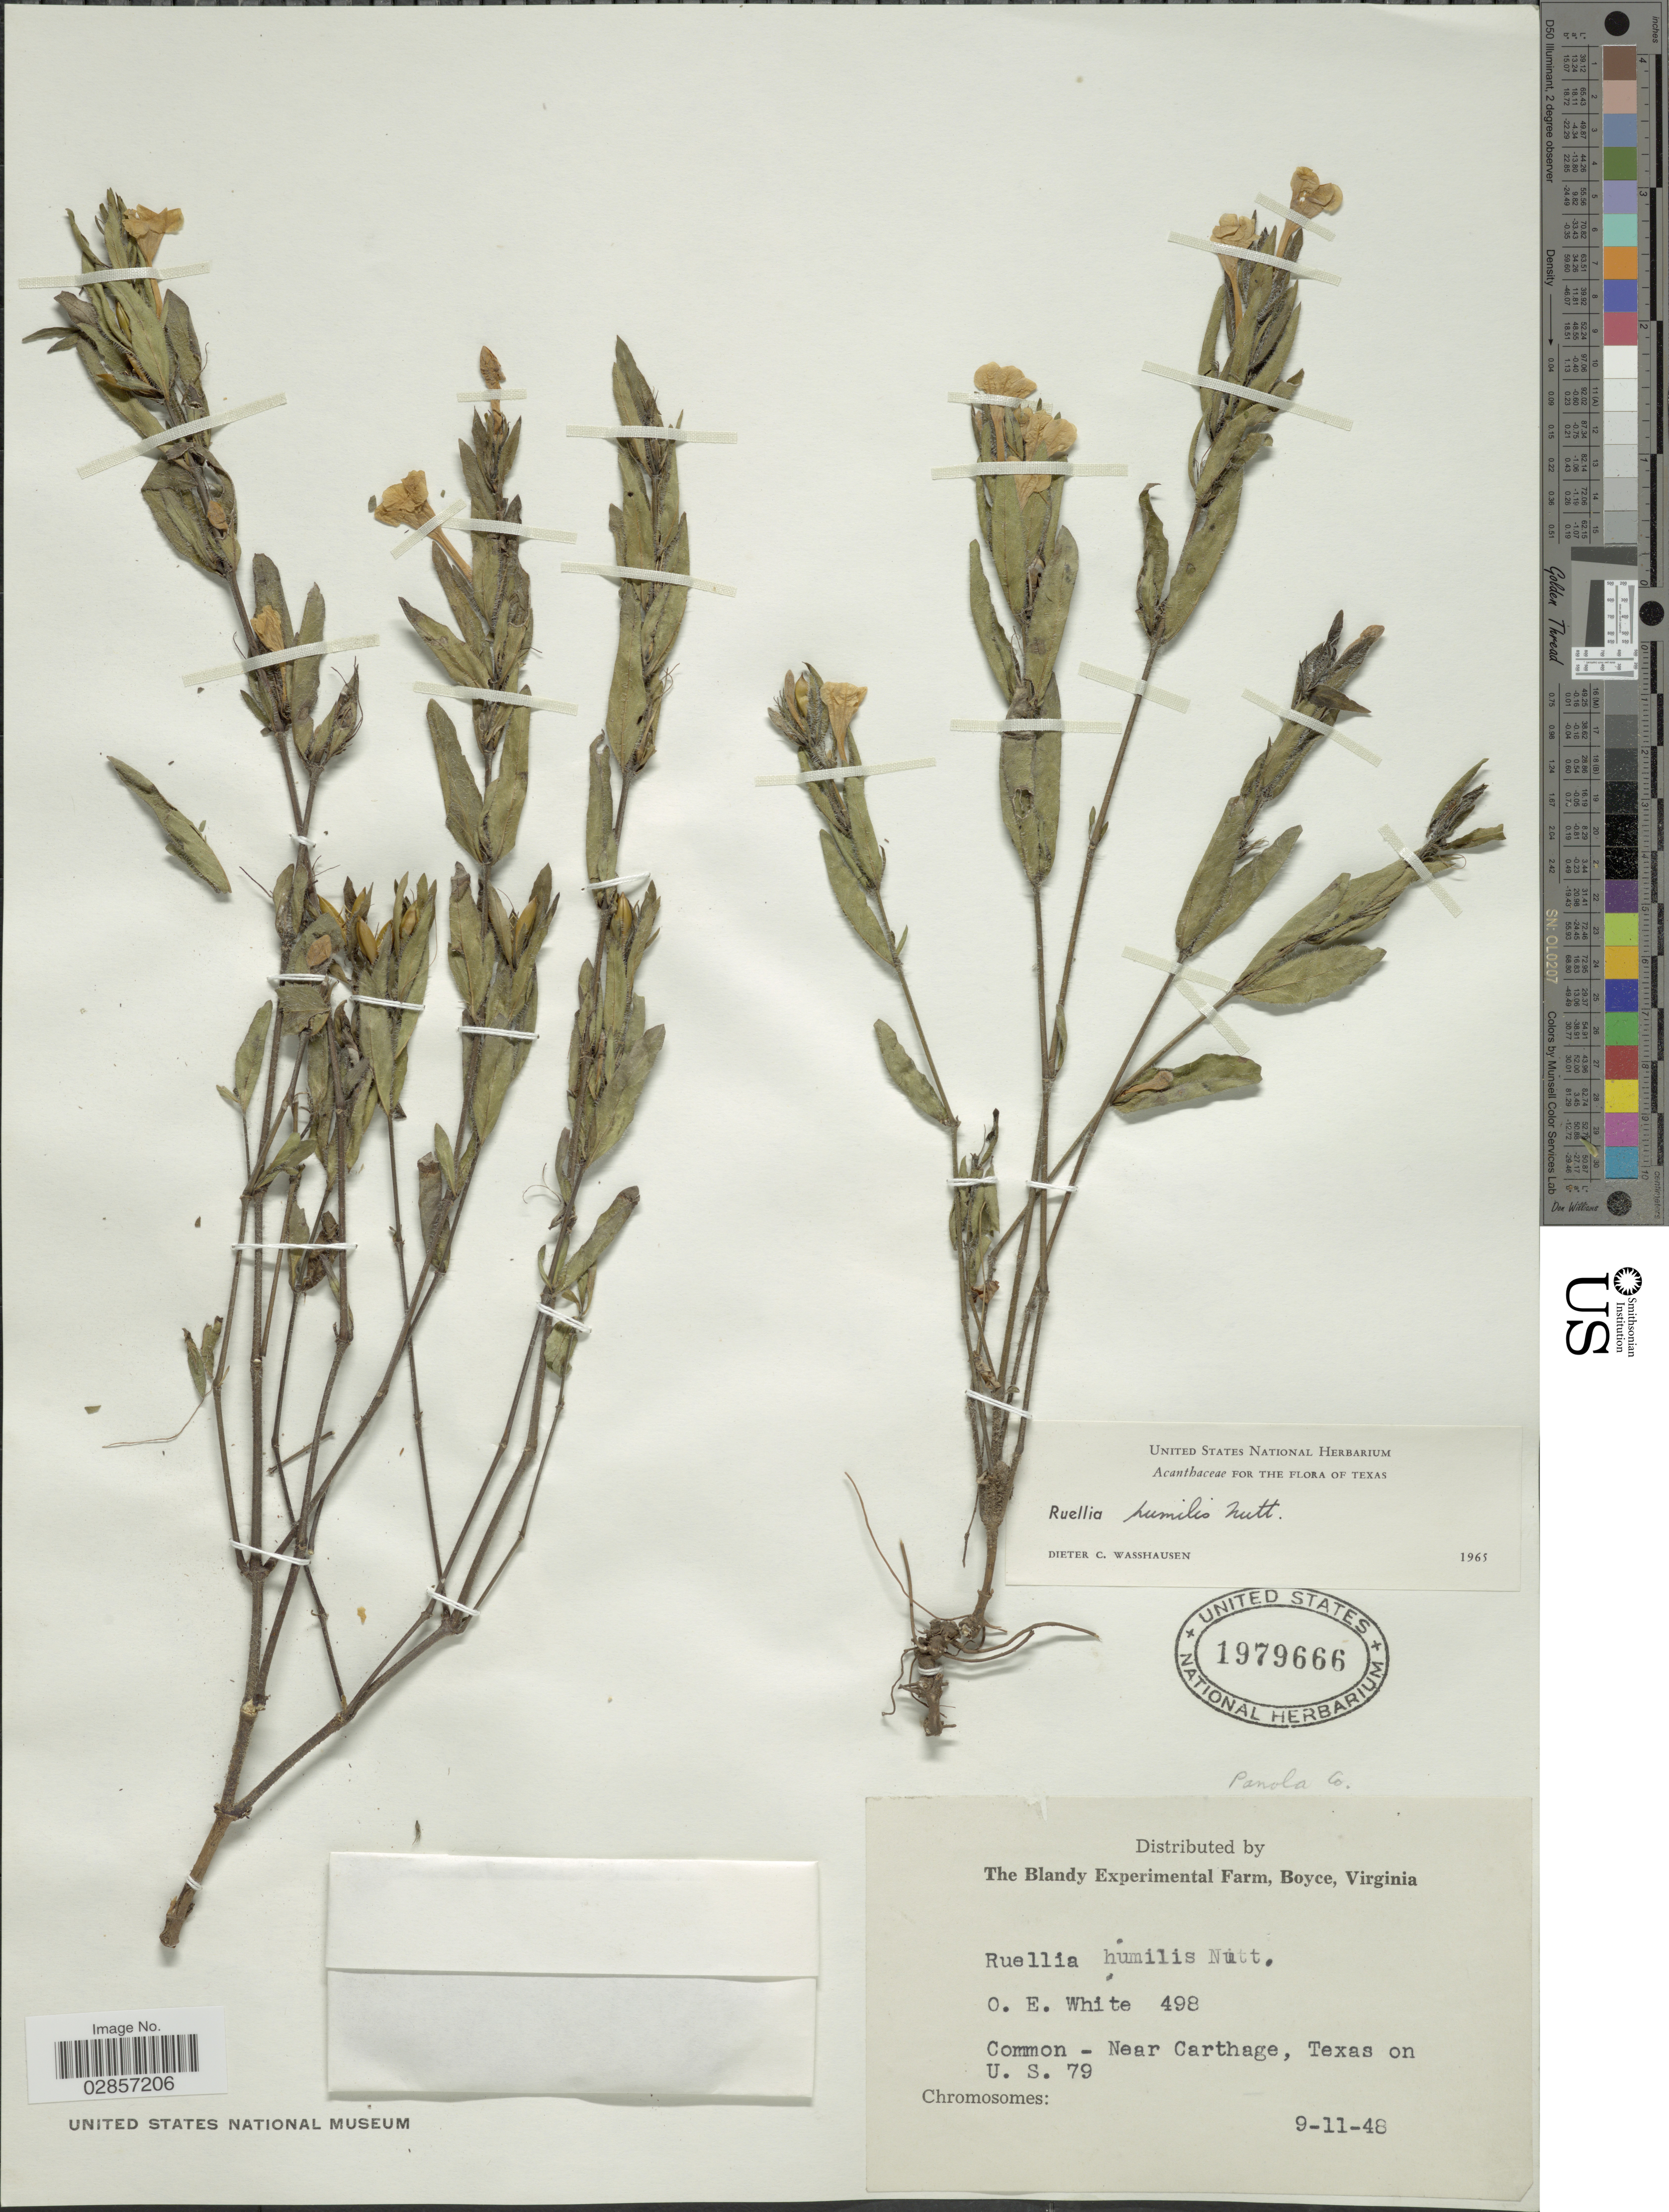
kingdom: Plantae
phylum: Tracheophyta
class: Magnoliopsida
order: Lamiales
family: Acanthaceae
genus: Ruellia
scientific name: Ruellia humilis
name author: Nutt.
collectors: O. E. White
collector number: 498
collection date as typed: Transcribed d/m/y: 11/9/48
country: United States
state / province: Texas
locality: Near Carthage, Texas on U.S. 79, Panola Co.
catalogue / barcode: US 1979666